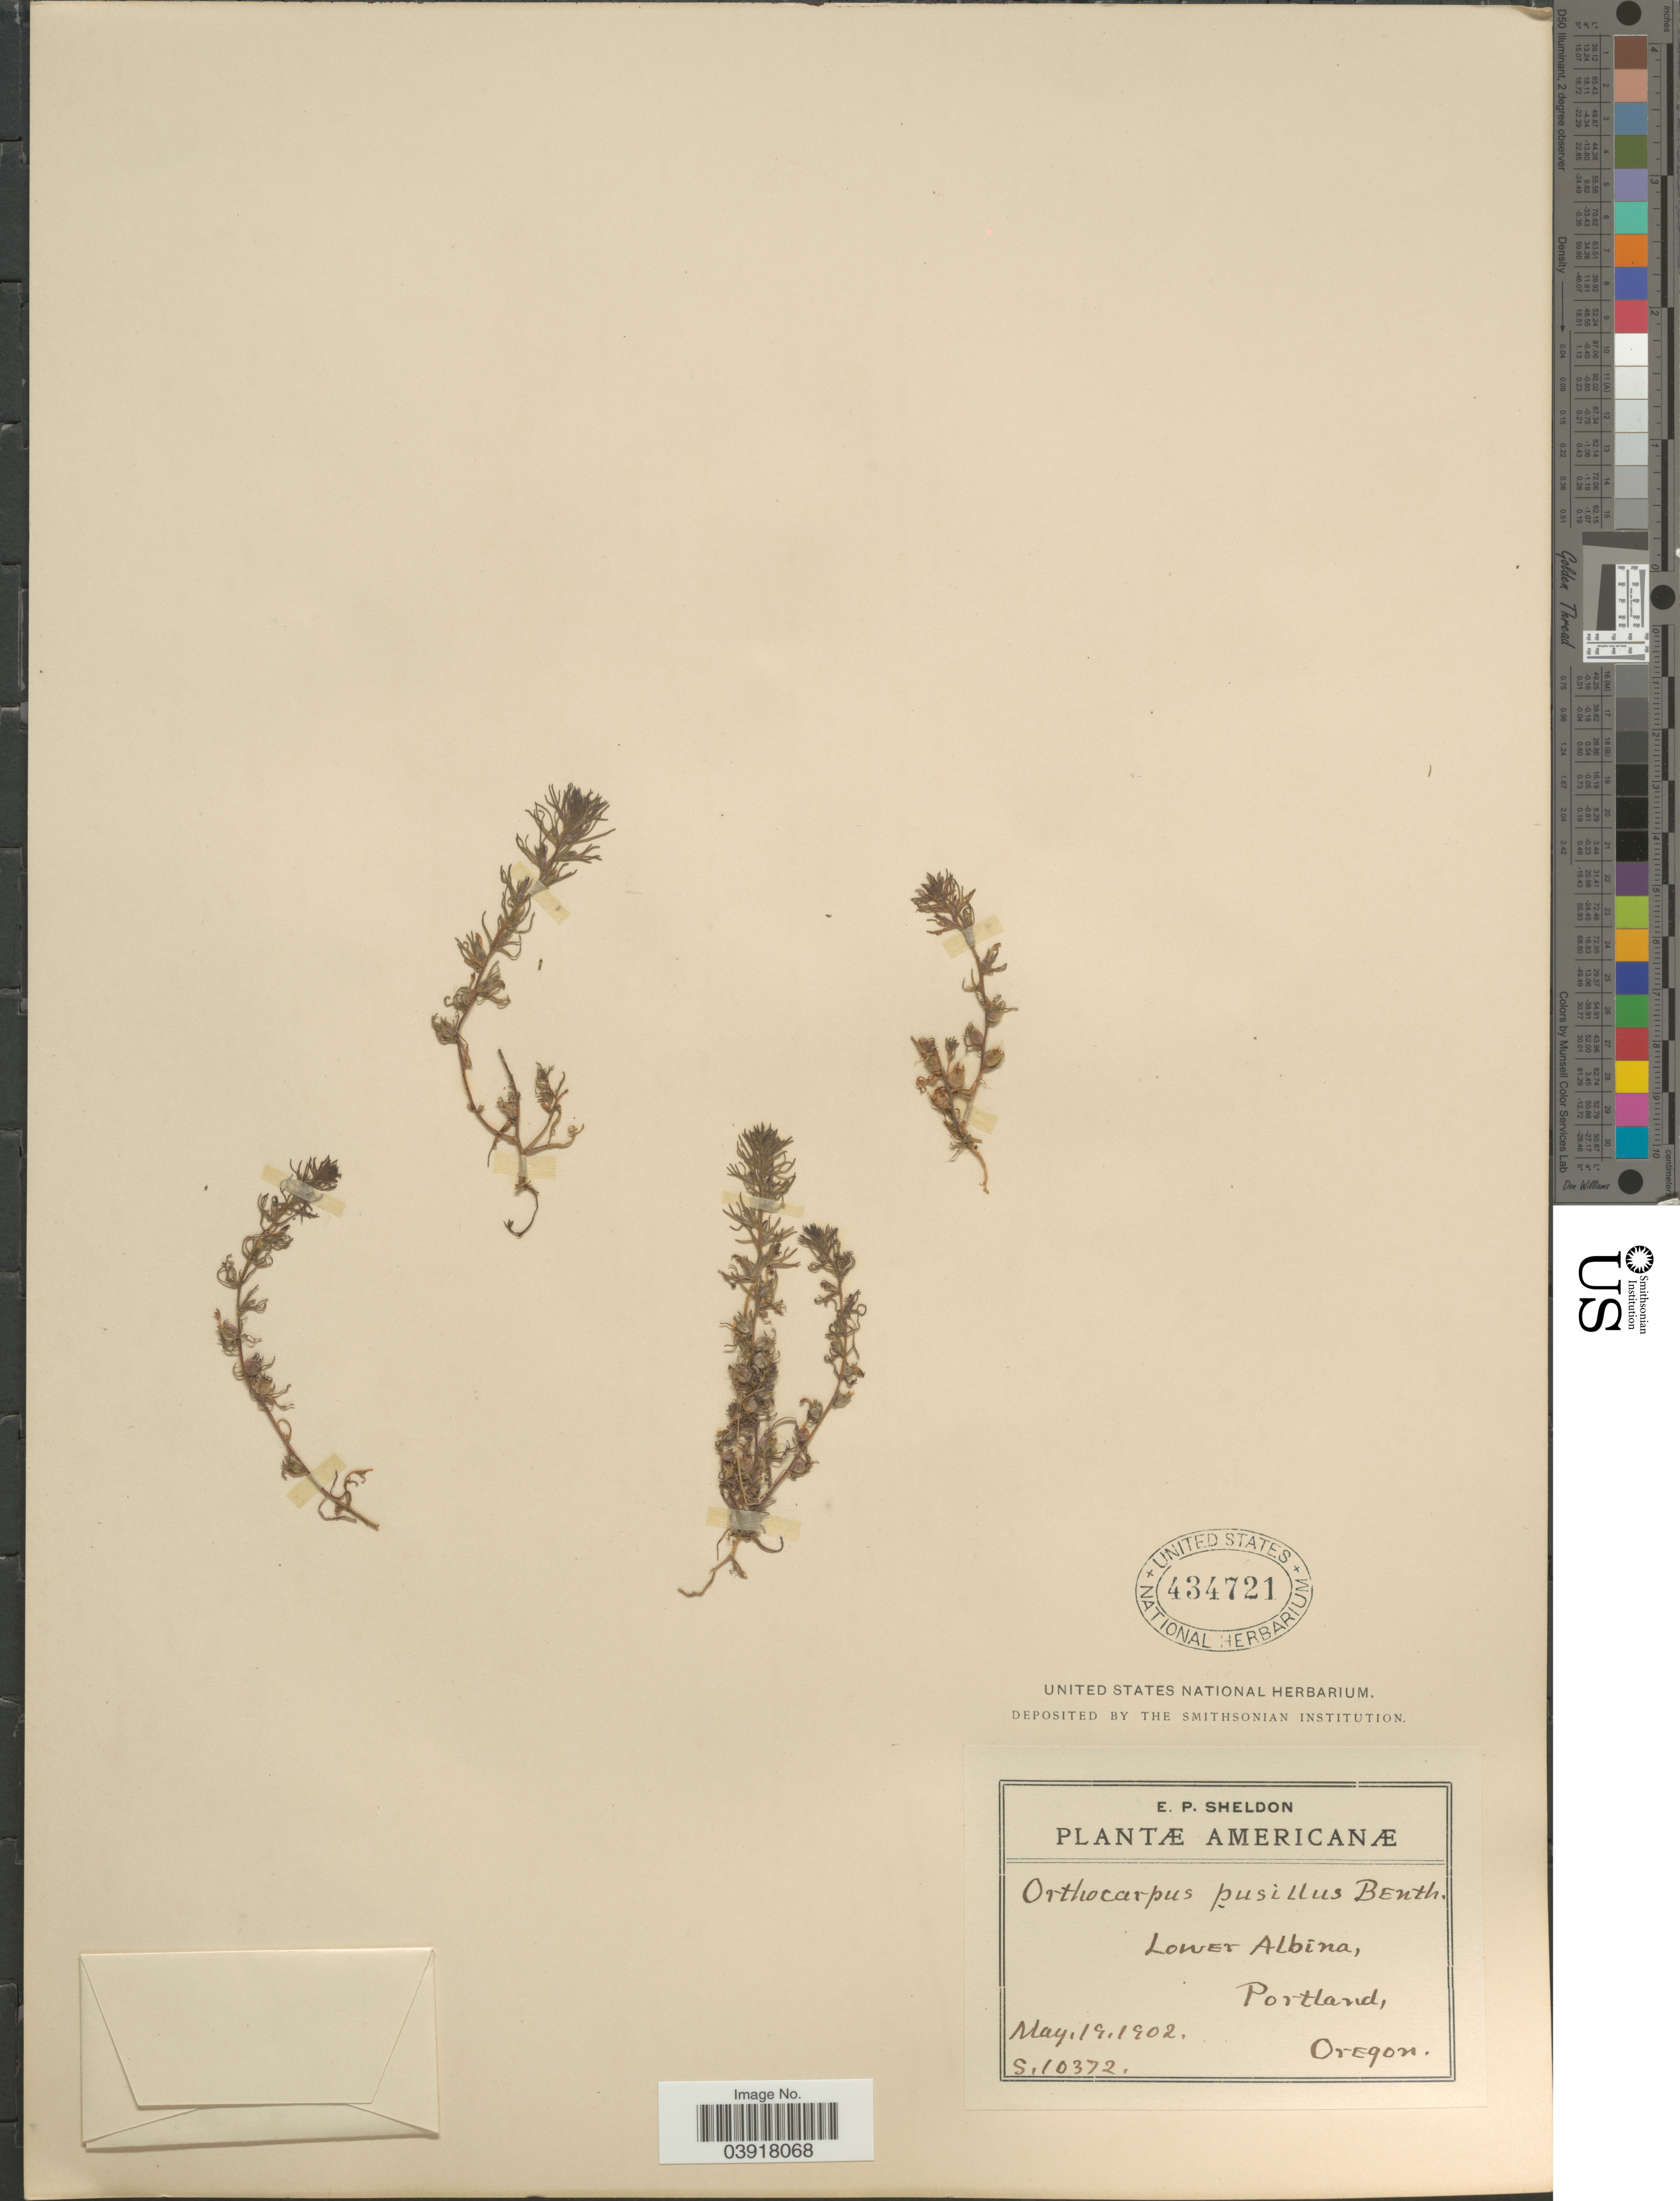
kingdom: Plantae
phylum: Tracheophyta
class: Magnoliopsida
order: Lamiales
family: Orobanchaceae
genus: Orthocarpus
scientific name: Orthocarpus pusillus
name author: Benth.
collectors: E. P. Sheldon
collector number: S.10372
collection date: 1902-05-19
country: United States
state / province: Oregon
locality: Lower Albina, Portland.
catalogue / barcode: US 434721